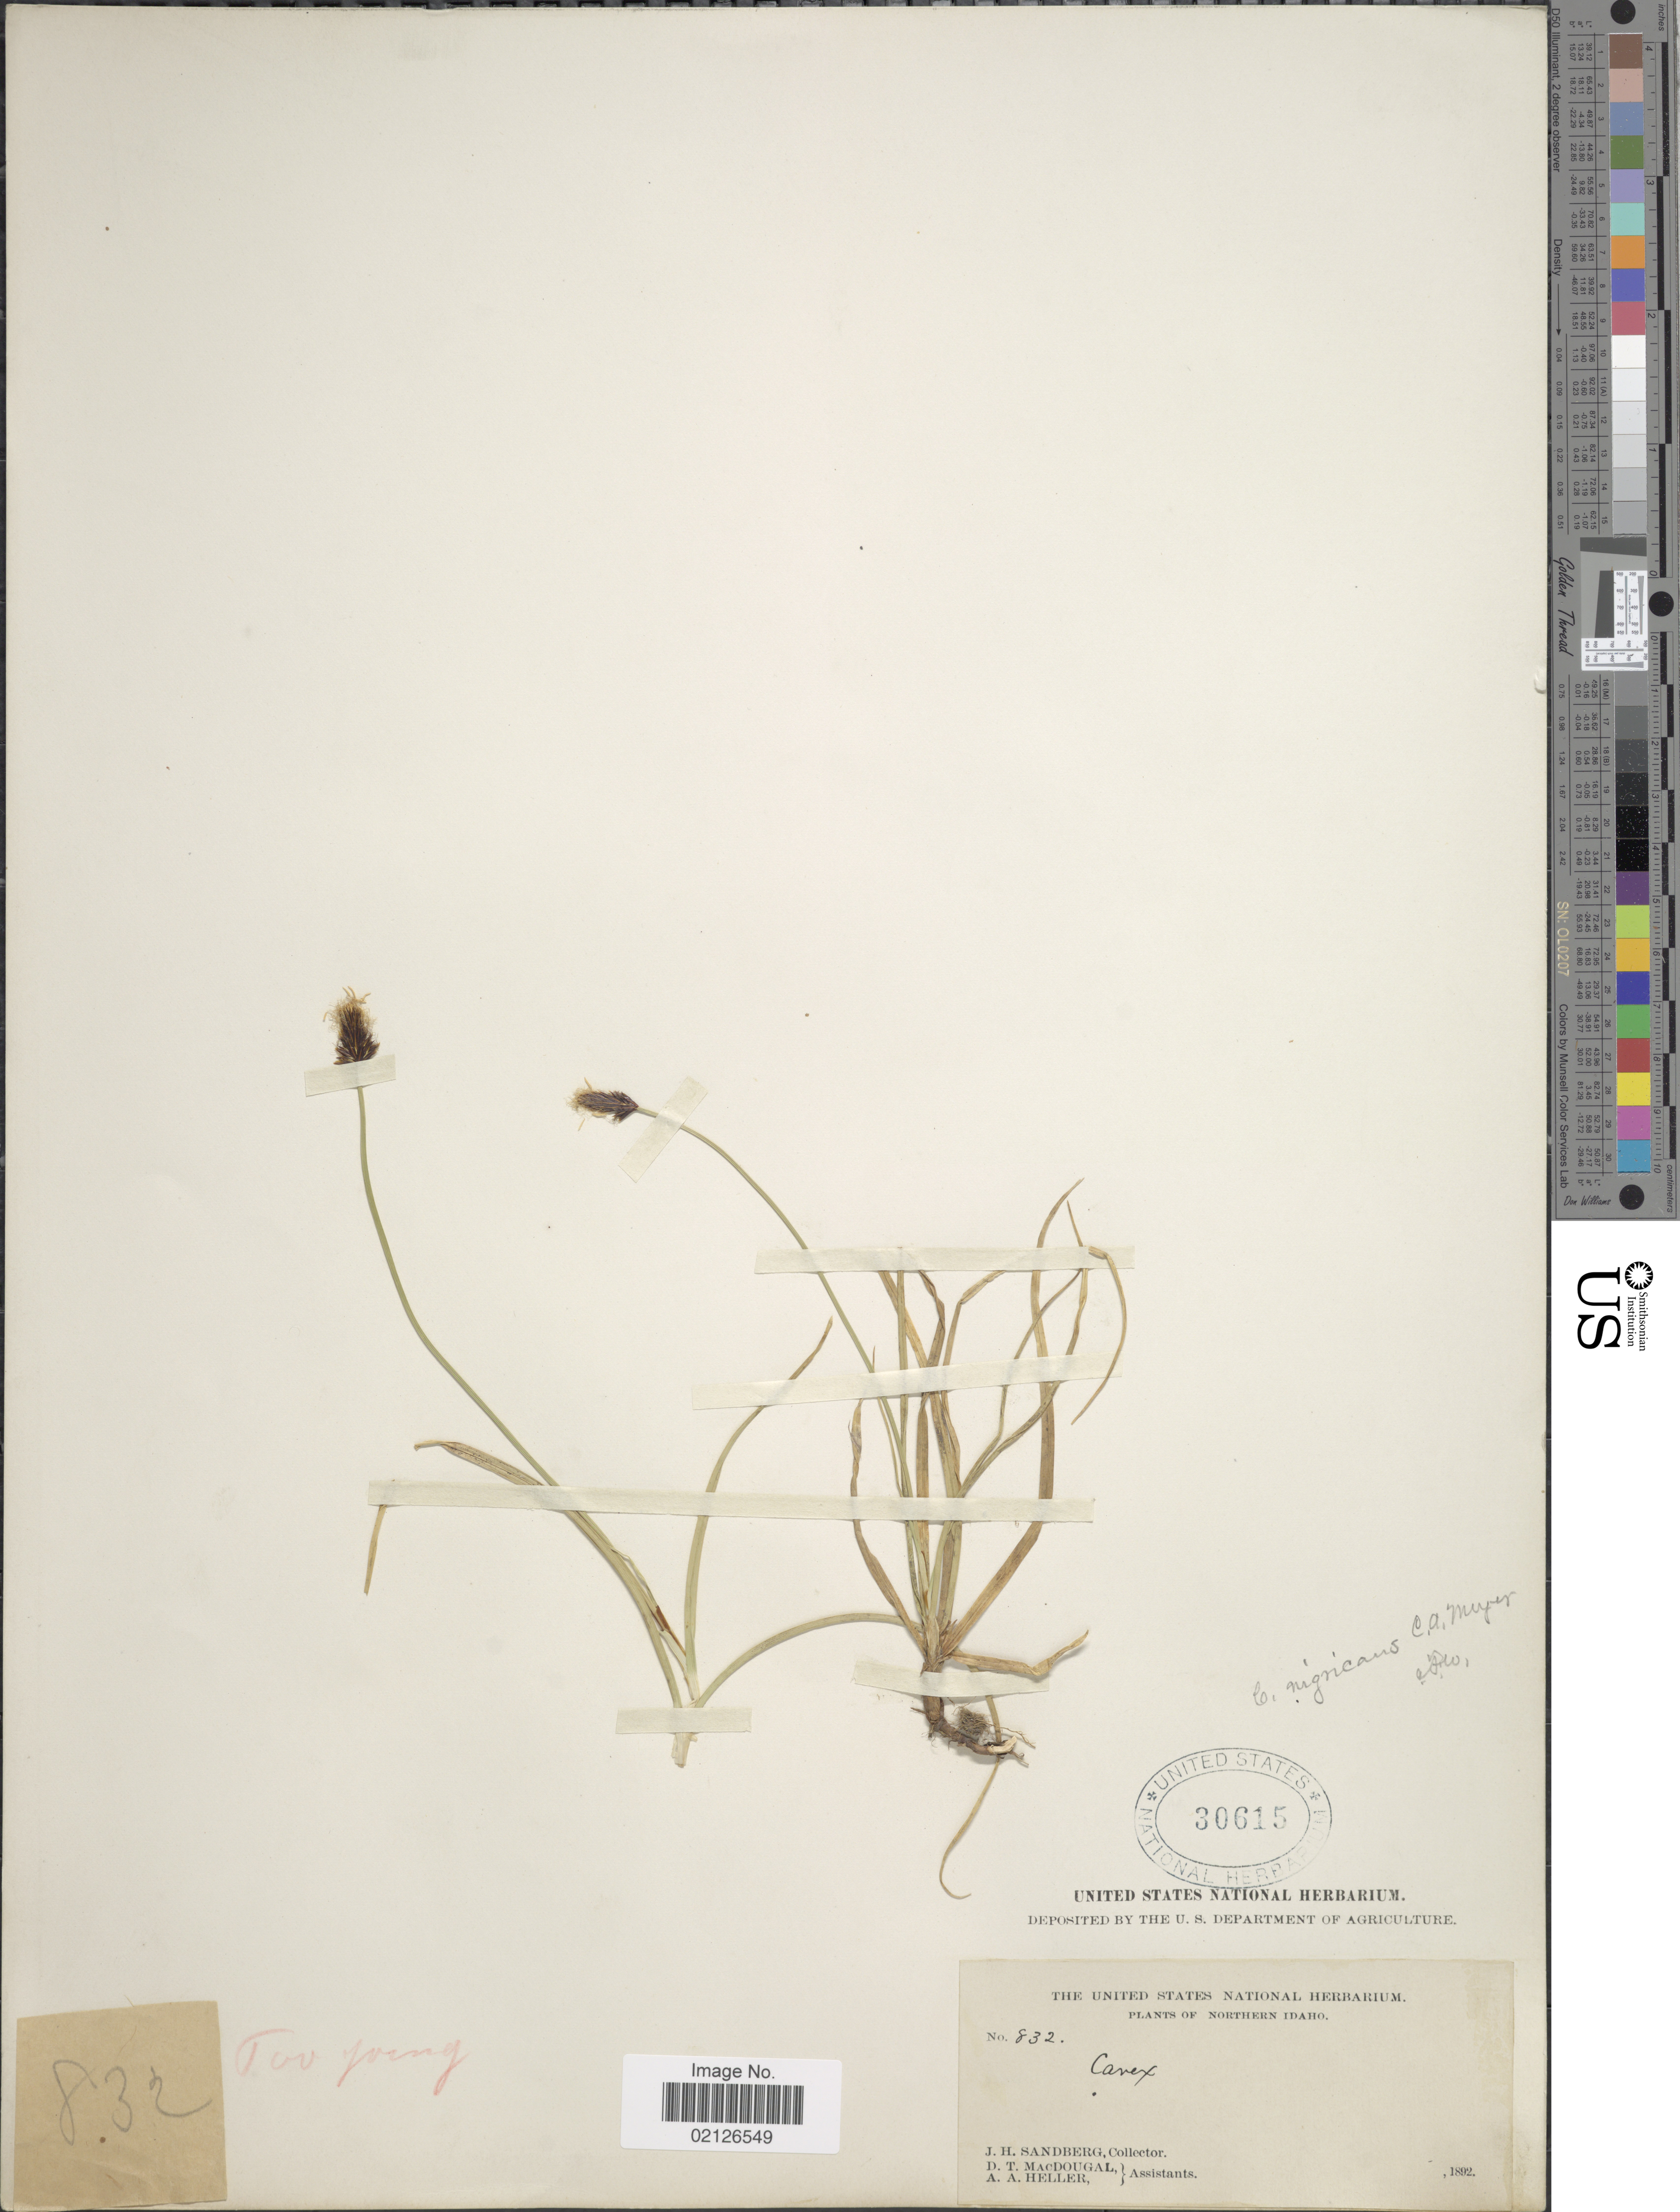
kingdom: Plantae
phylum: Tracheophyta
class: Liliopsida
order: Poales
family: Cyperaceae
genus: Carex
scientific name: Carex nigricans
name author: C.A. Mey.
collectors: J. H. Sandberg, D. T. MacDougal & A. A. Heller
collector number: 832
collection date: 1892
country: United States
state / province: Idaho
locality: Northern Idaho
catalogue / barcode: US 30615